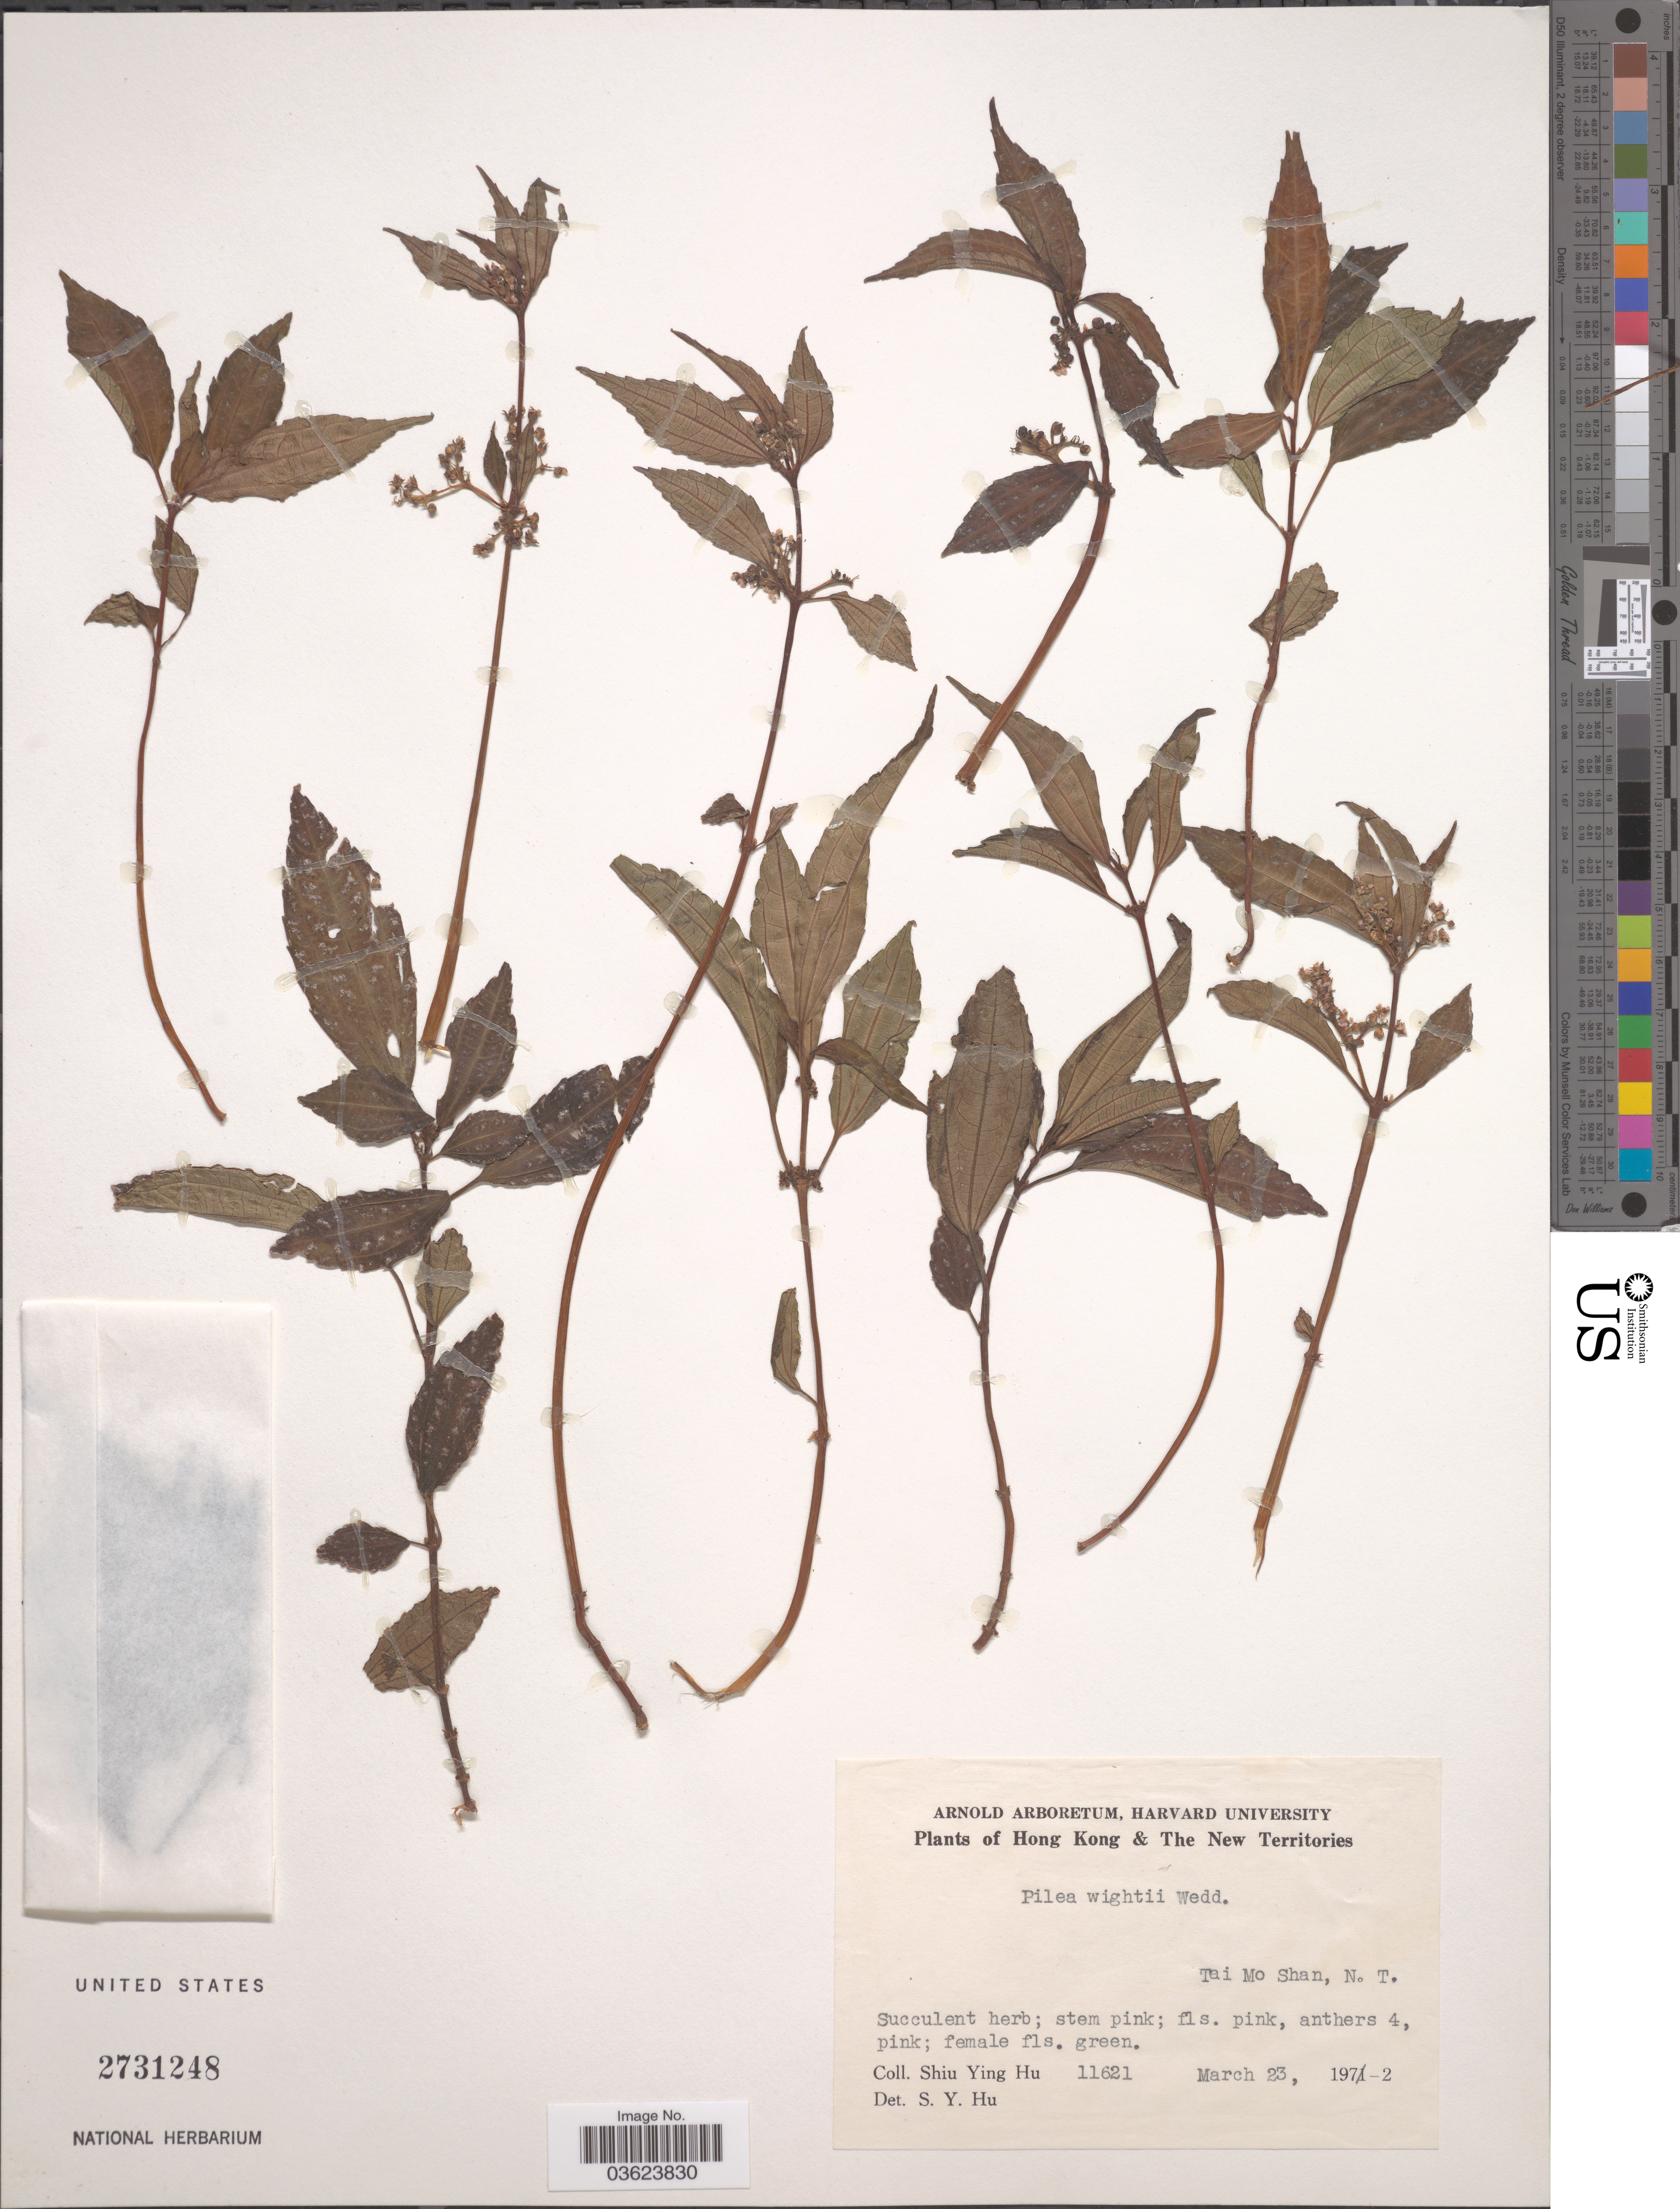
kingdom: Plantae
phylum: Tracheophyta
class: Magnoliopsida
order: Rosales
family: Urticaceae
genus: Pilea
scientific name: Pilea wightii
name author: Wedd.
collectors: S. Y. Hu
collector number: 11621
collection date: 1972-03-23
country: China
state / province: Hong Kong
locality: The New Territories. Tai Mo Shan, N.T.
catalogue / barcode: US 2731248